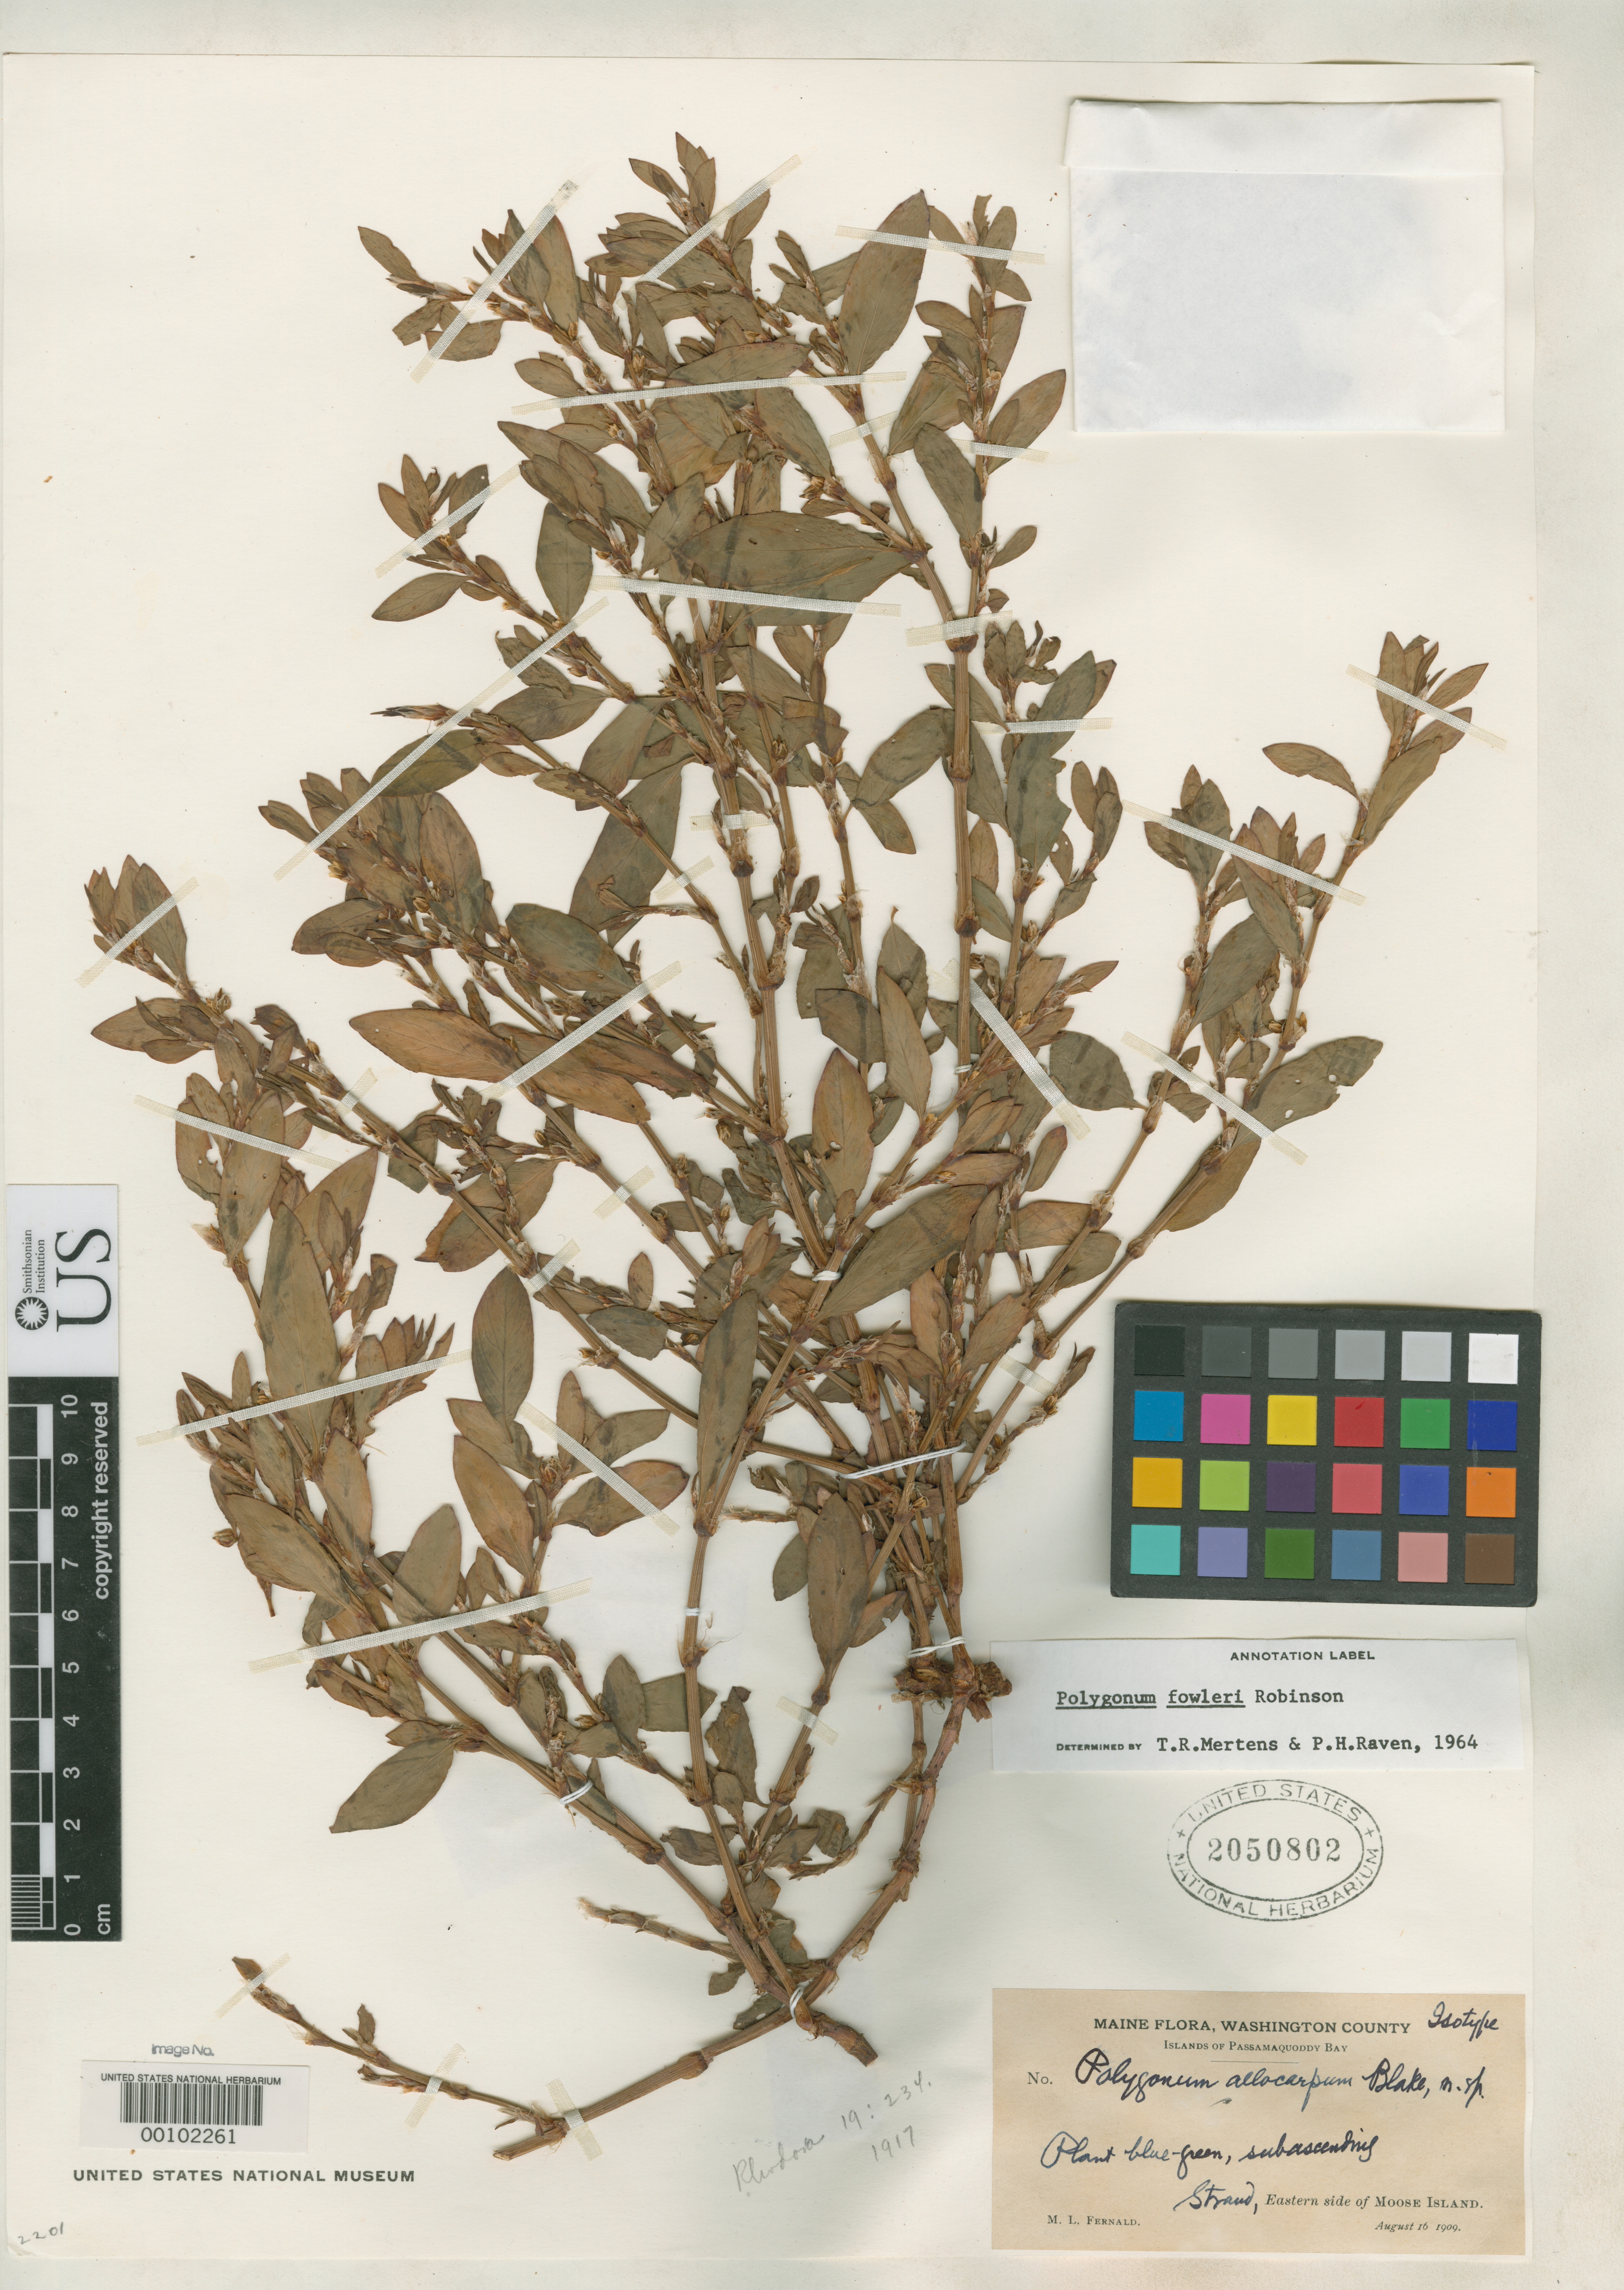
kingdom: Plantae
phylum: Tracheophyta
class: Magnoliopsida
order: Caryophyllales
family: Polygonaceae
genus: Polygonum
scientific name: Polygonum allocarpum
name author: S.F. Blake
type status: Isotype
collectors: M. L. Fernald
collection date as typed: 16 Aug 1909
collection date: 1909-08-16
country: United States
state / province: Maine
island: Moose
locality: Rassamaquoddy Bay, Moose Island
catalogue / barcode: US 2050802